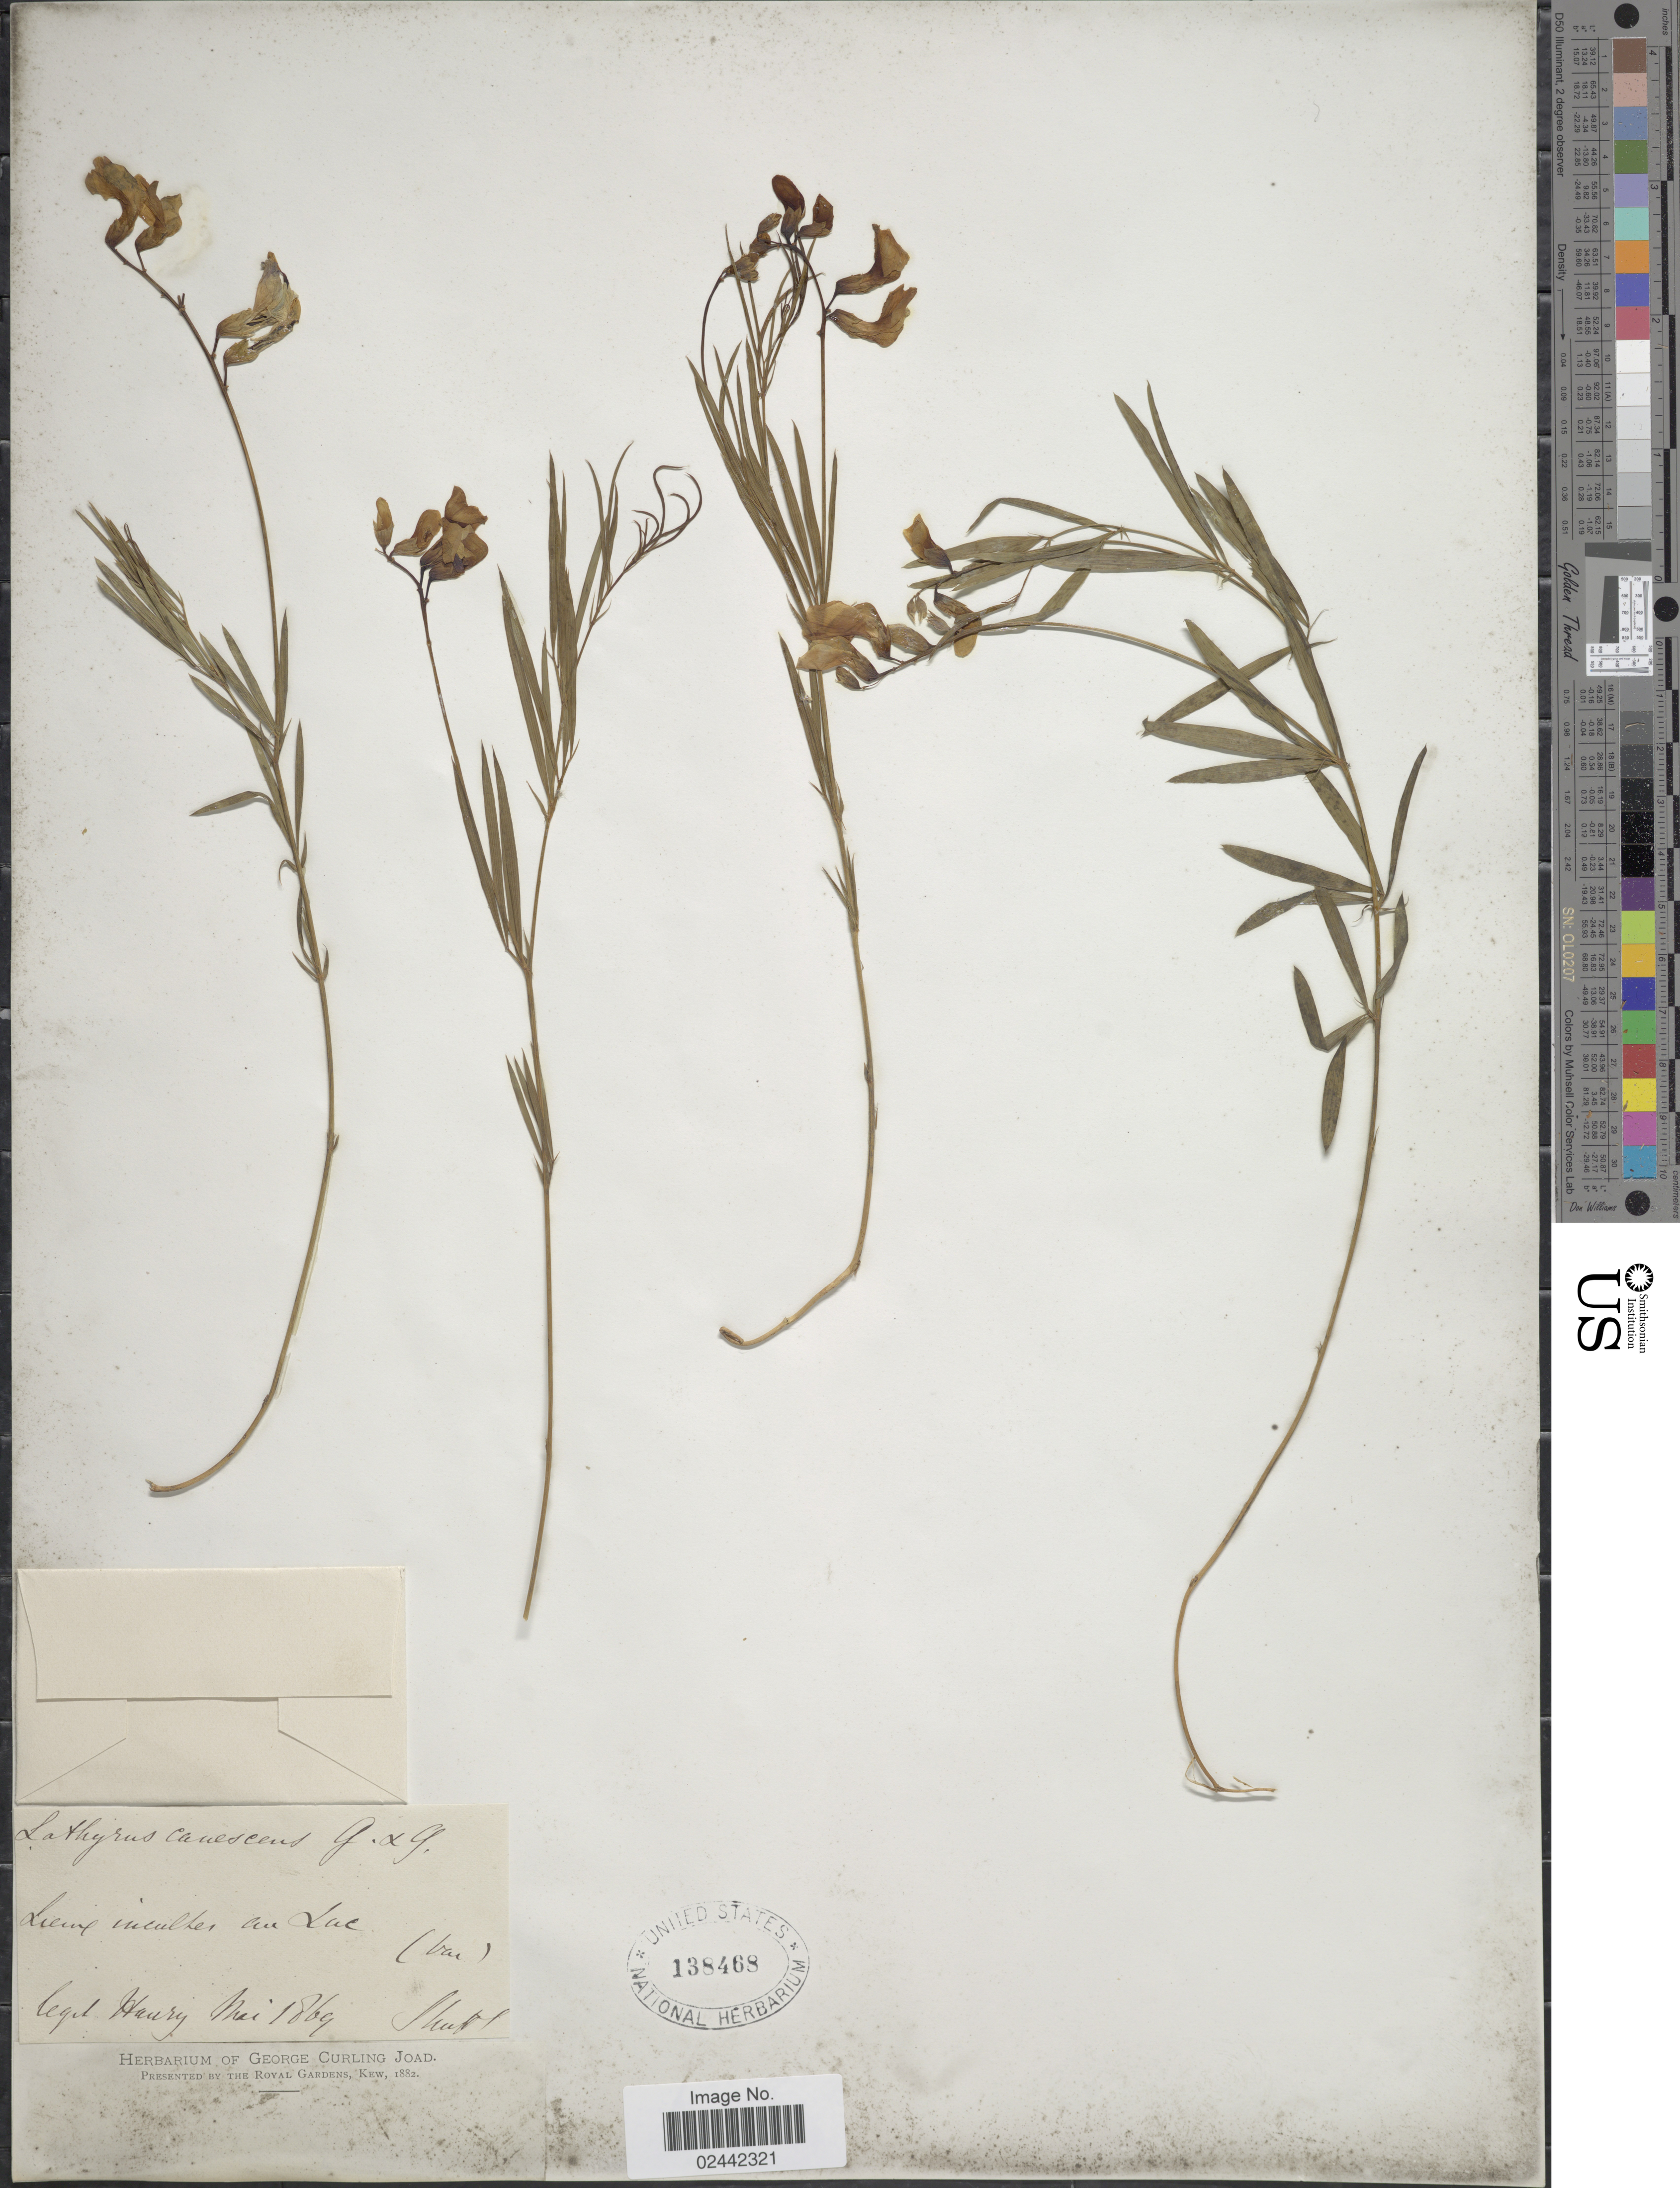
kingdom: Plantae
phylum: Tracheophyta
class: Magnoliopsida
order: Fabales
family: Fabaceae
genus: Lathyrus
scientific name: Lathyrus filiformis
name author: (Lam.) Gay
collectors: -. Hanry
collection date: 1869-05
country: France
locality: Lieux incultes, au Luc.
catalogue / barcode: US 138468